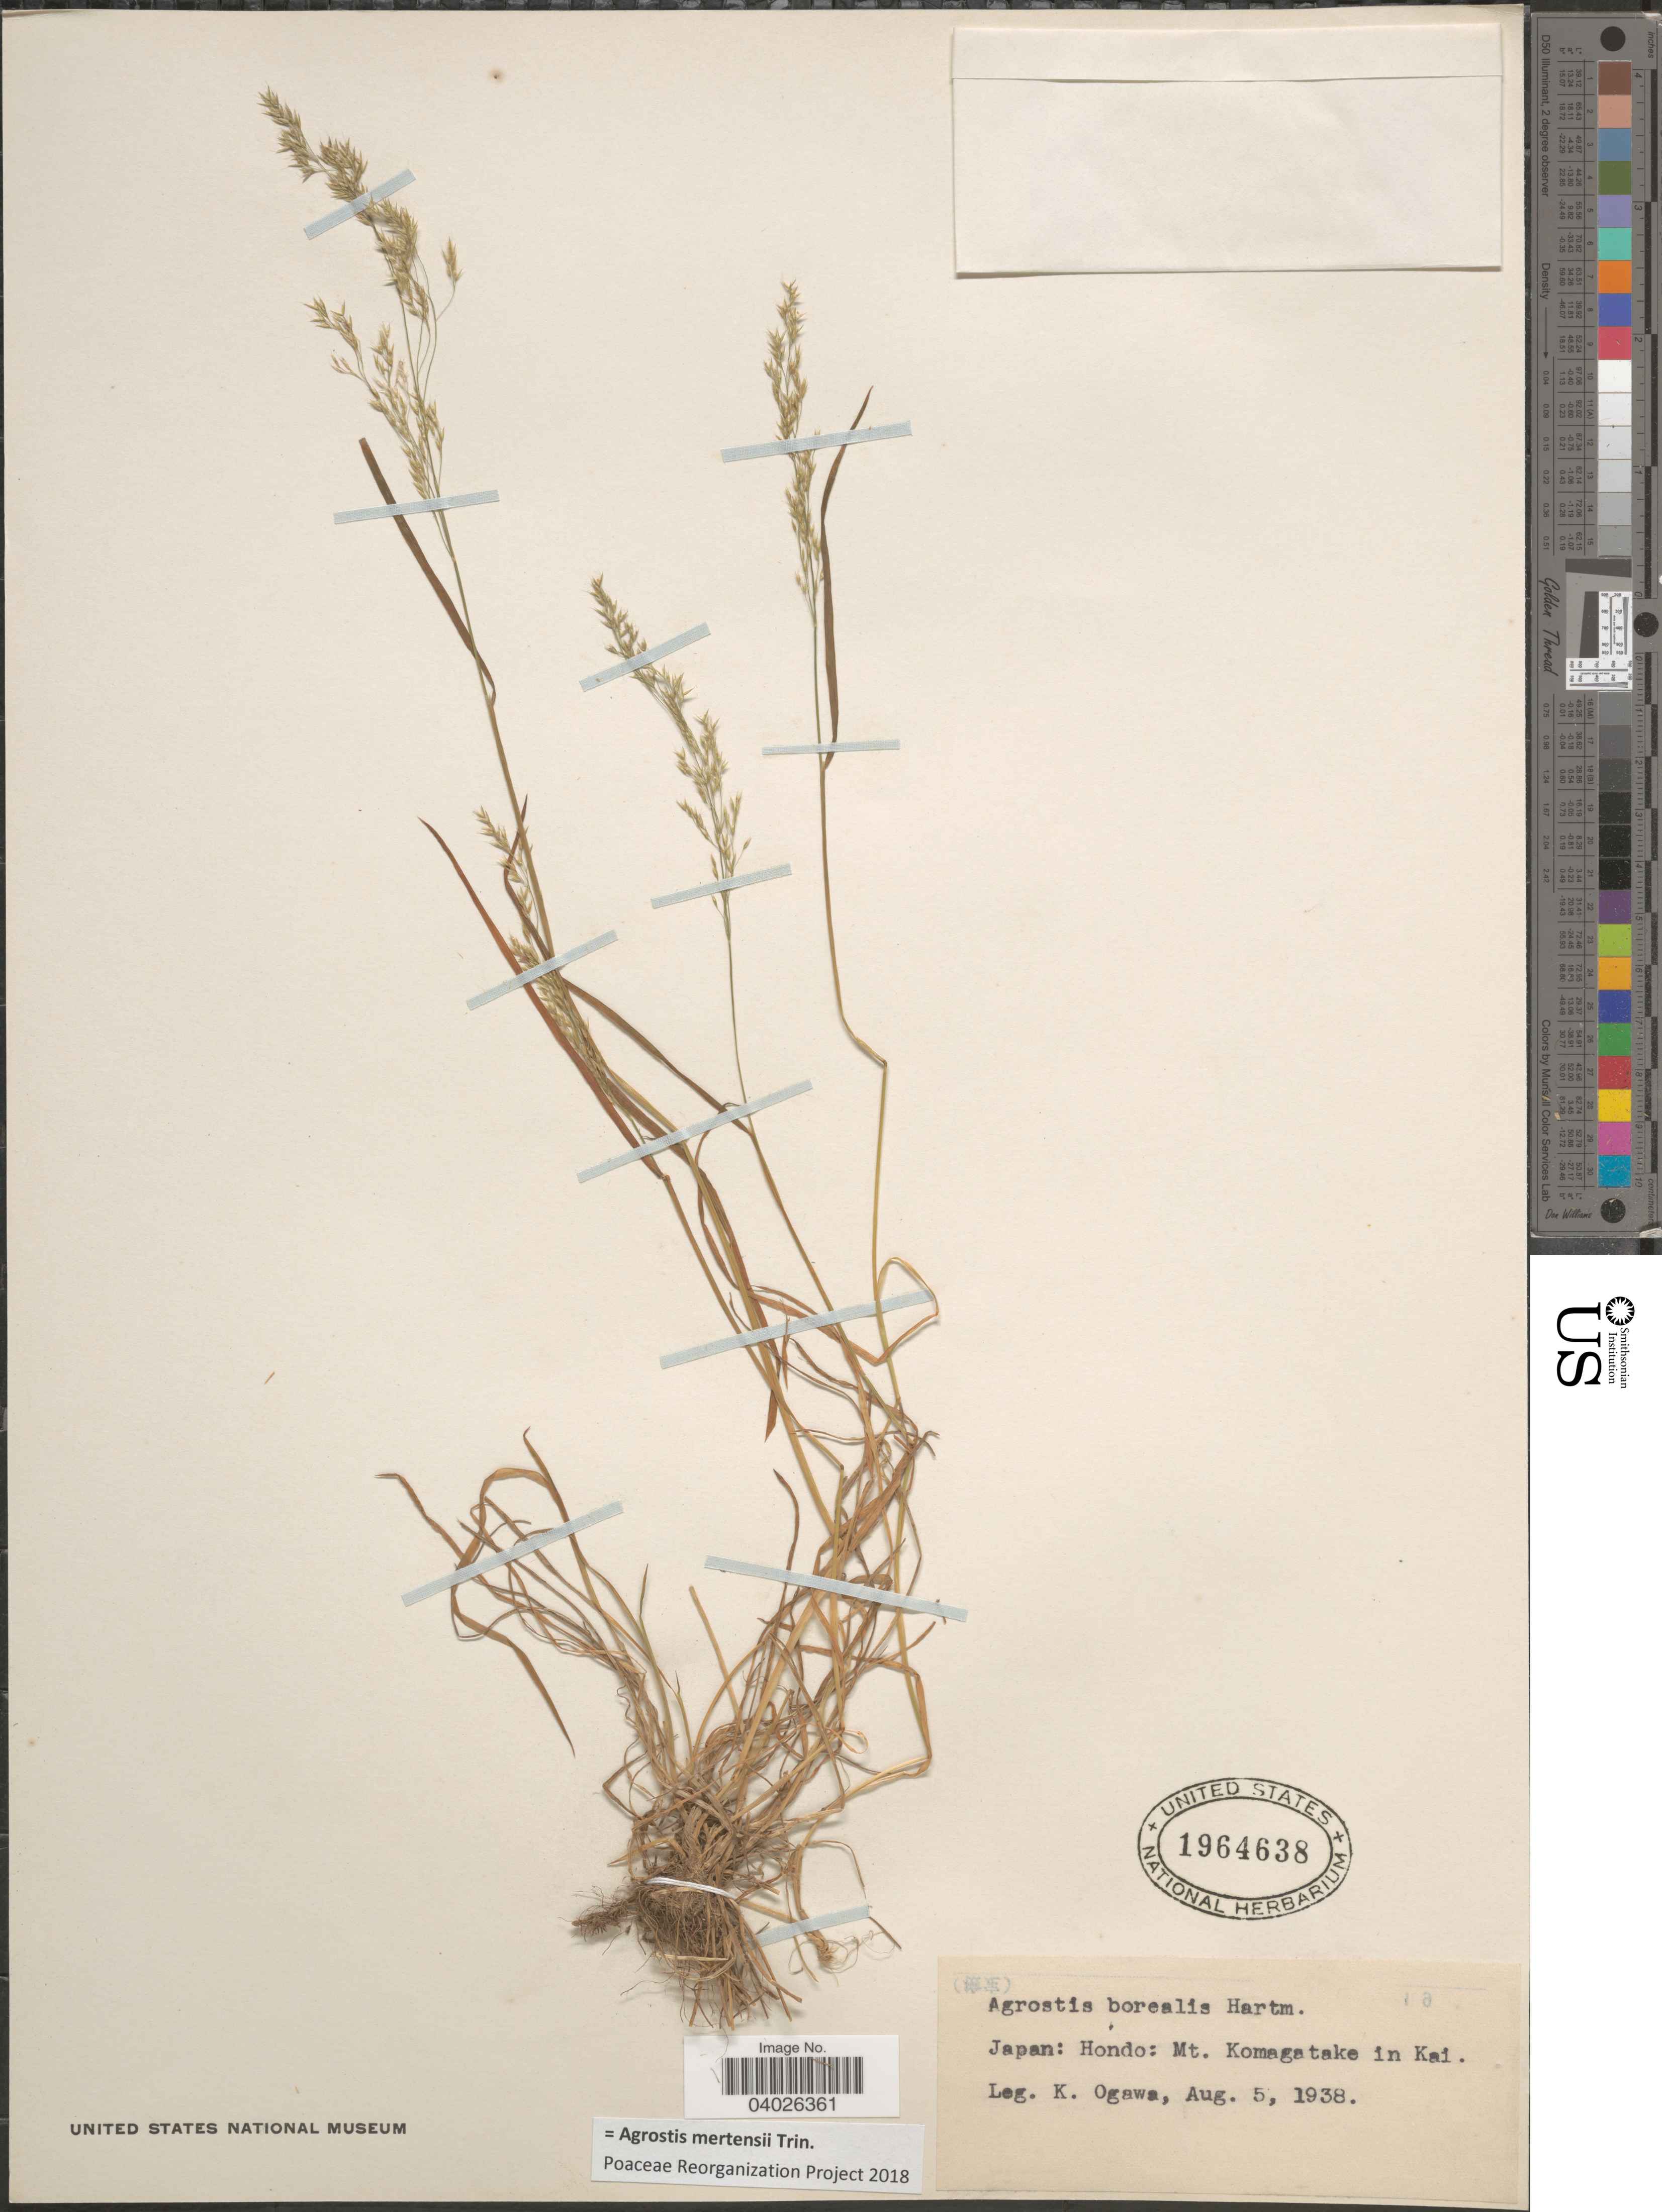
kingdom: Plantae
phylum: Tracheophyta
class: Liliopsida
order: Poales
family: Poaceae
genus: Agrostis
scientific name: Agrostis mertensii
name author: Trin.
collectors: K. Ogawa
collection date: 1938-08-05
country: Japan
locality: Hondo: Mt. Komagatake in Kai.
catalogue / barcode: US 1964638